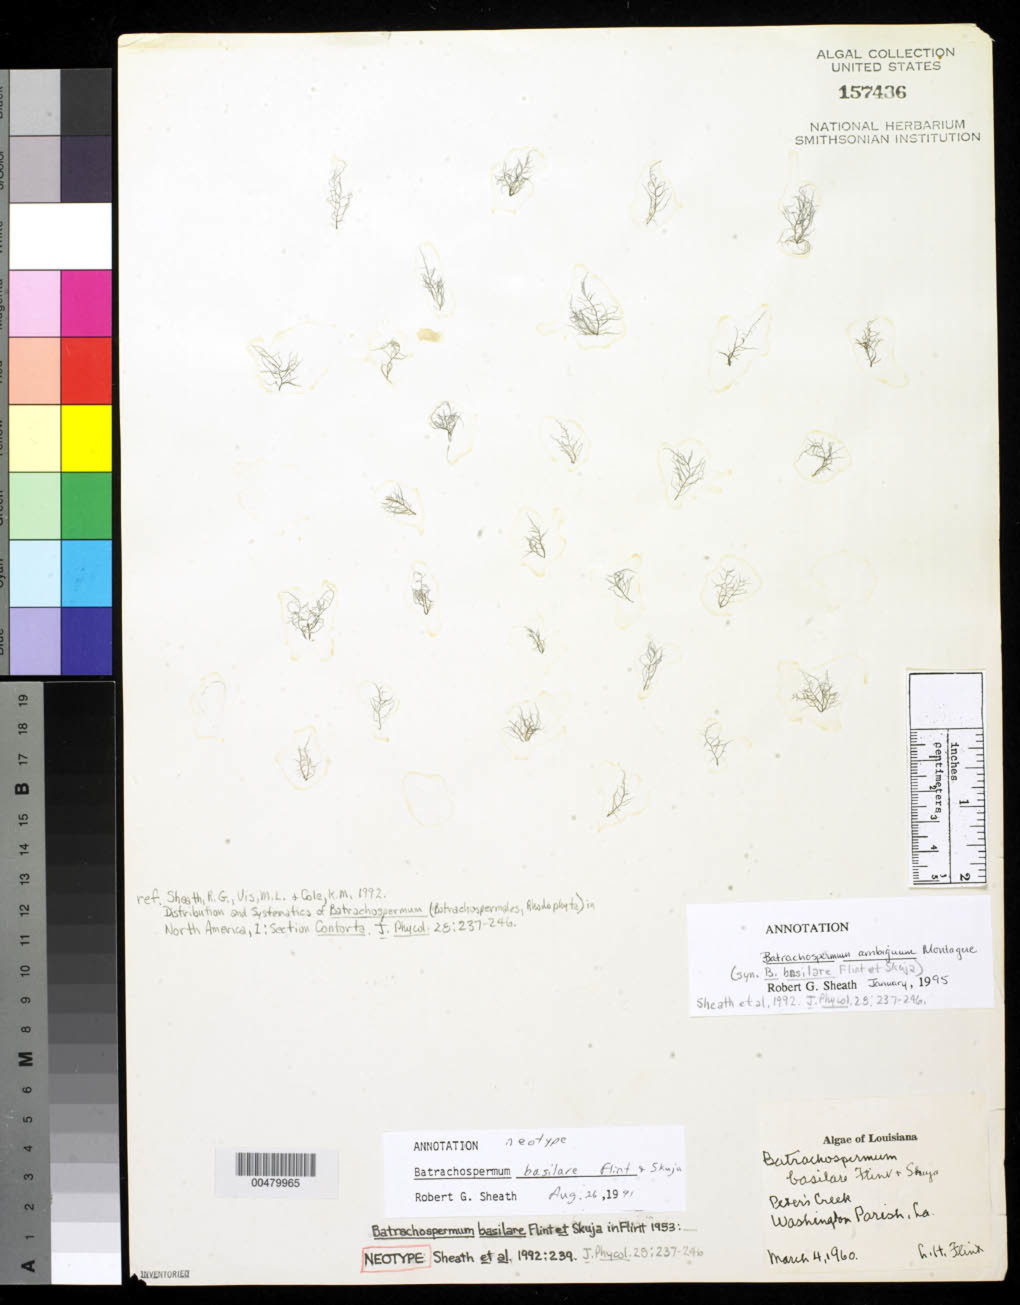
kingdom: Plantae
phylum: Rhodophyta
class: Florideophyceae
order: Batrachospermales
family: Batrachospermaceae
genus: Batrachospermum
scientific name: Batrachospermum basilare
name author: Flint & Skuja in Flint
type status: Neotype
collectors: L. H. Flint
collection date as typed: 04 Mar 1960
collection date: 1960-03-04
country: United States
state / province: Louisiana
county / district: Washington Parish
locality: Peter's Creek.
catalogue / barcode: US 157436